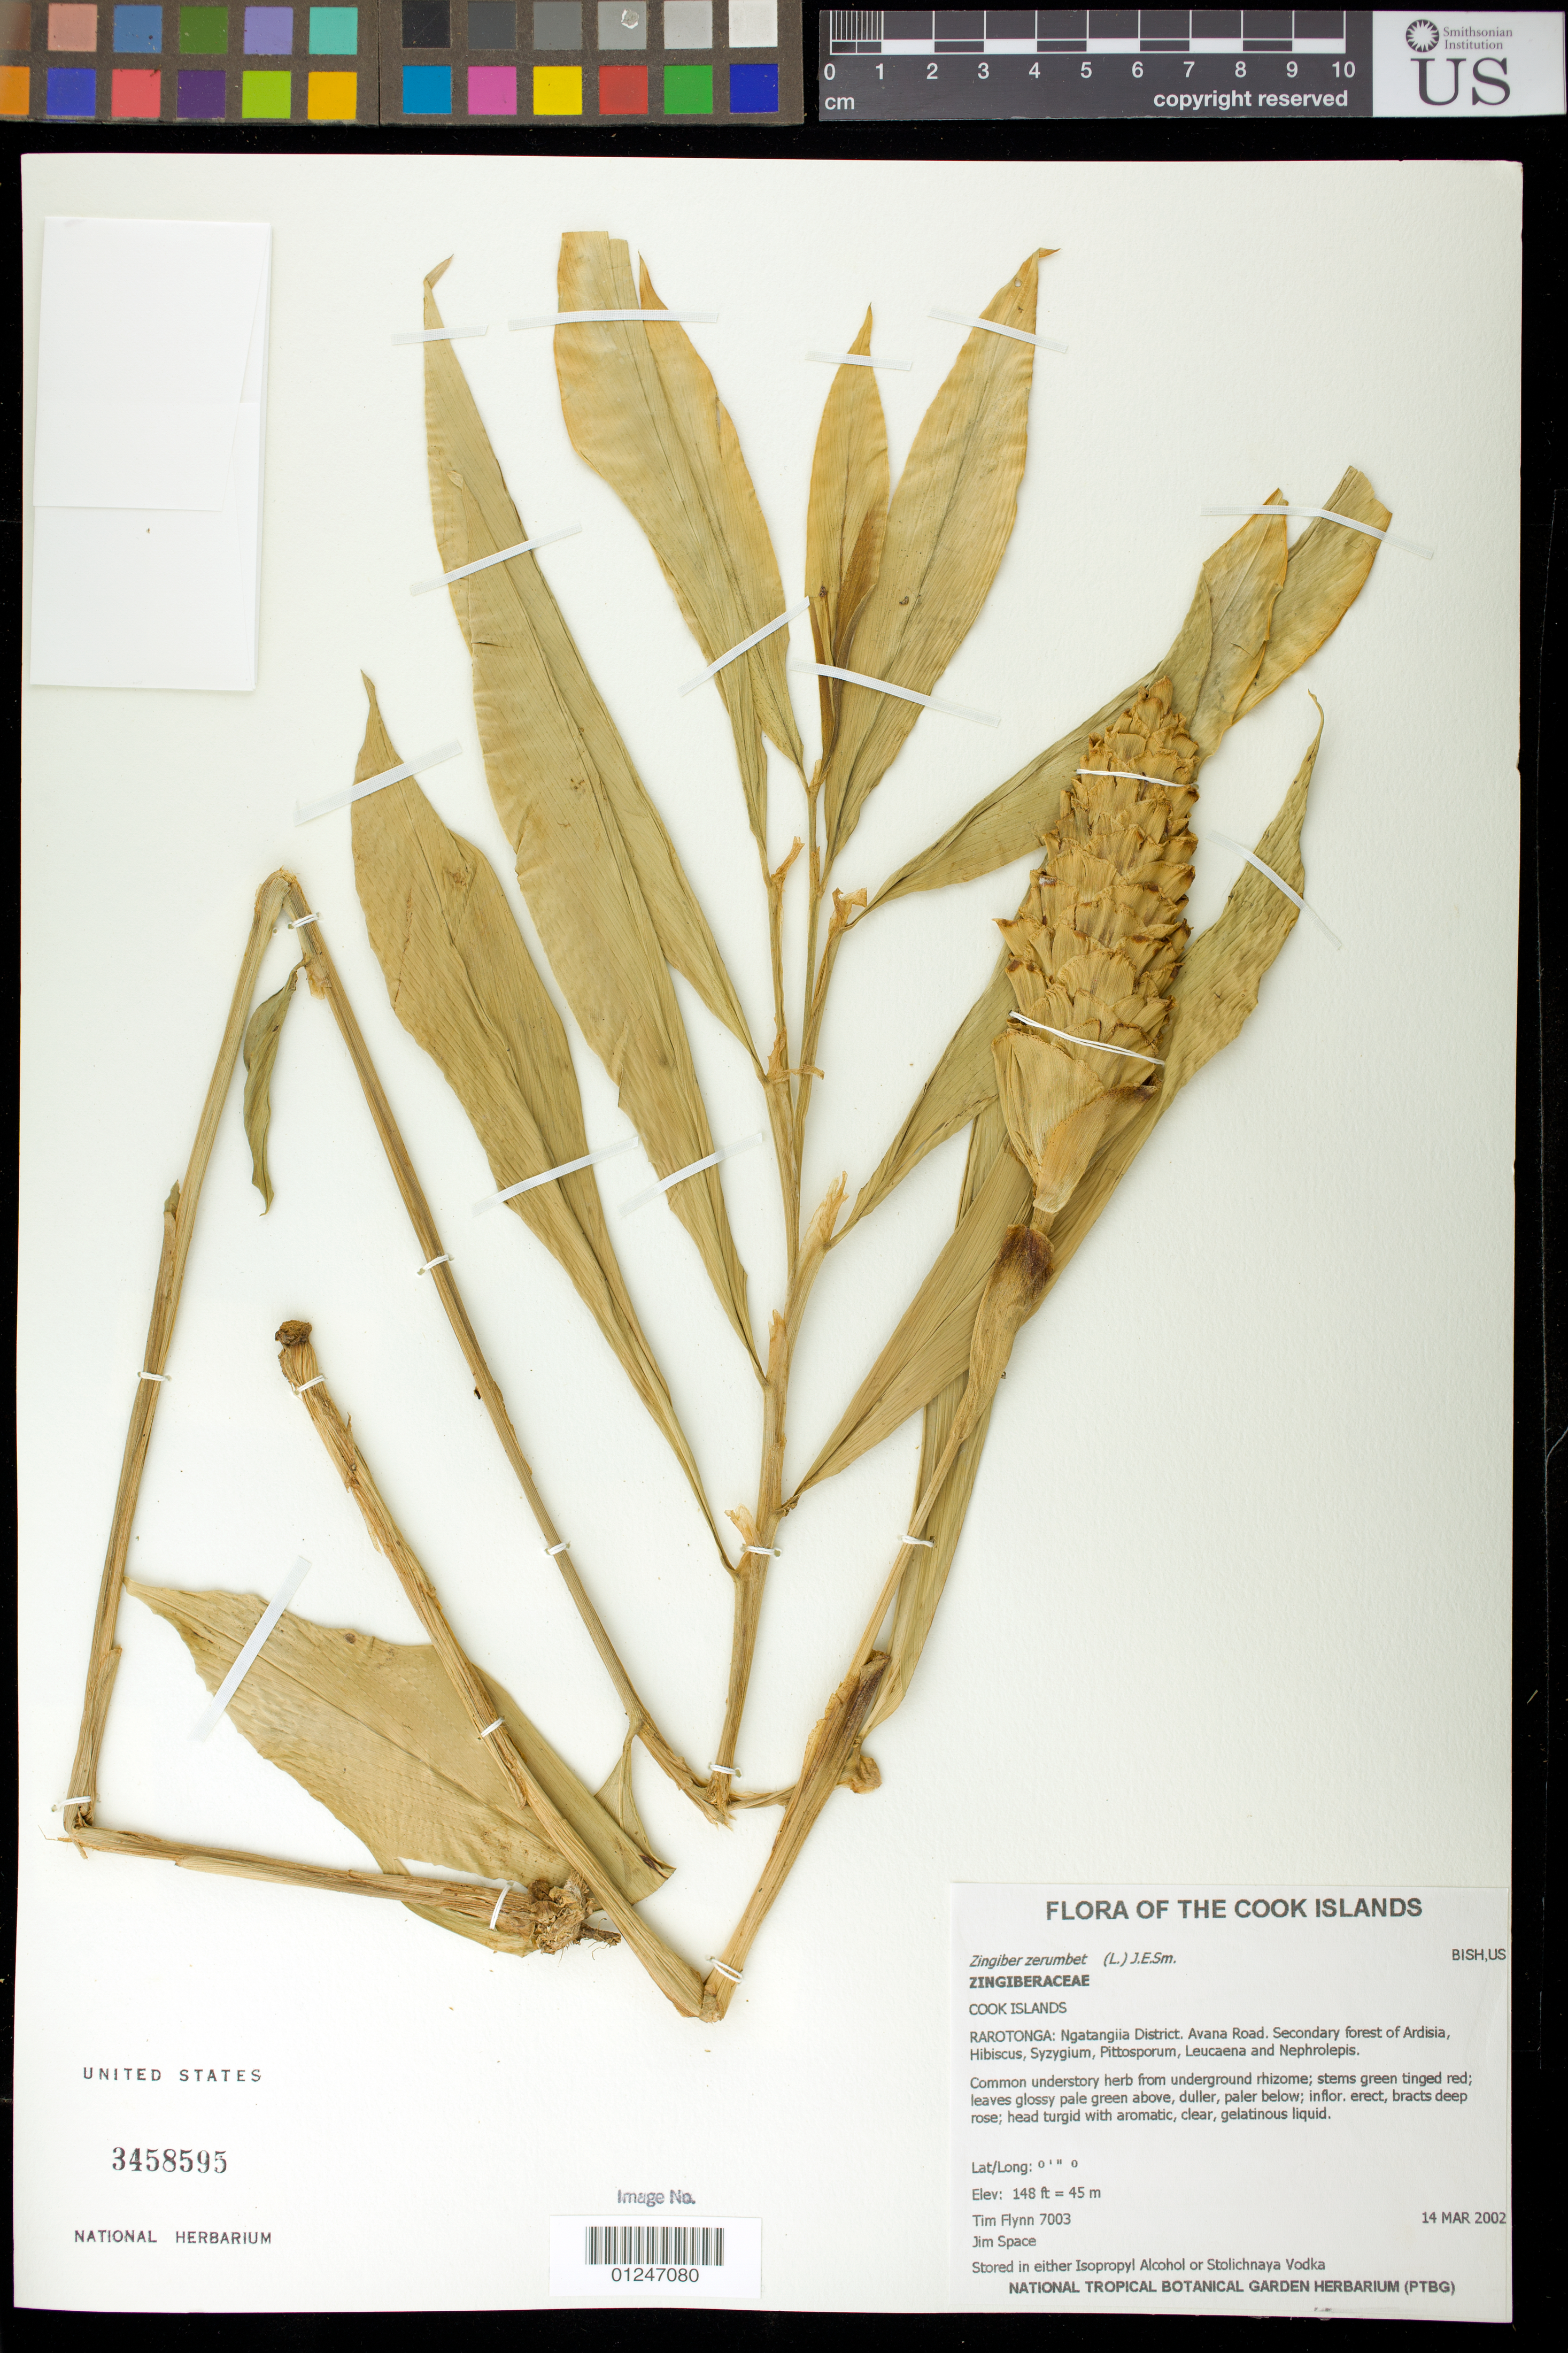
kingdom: Plantae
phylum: Tracheophyta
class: Liliopsida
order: Zingiberales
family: Zingiberaceae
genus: Zingiber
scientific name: Zingiber zerumbet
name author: (L.) Sm.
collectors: T. W. Flynn & J. Space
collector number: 7003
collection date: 2002-03-14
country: Cook Islands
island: Rarotonga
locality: Rarotonga: Ngatangiia District. Avana Road.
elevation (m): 45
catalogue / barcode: US 3458595